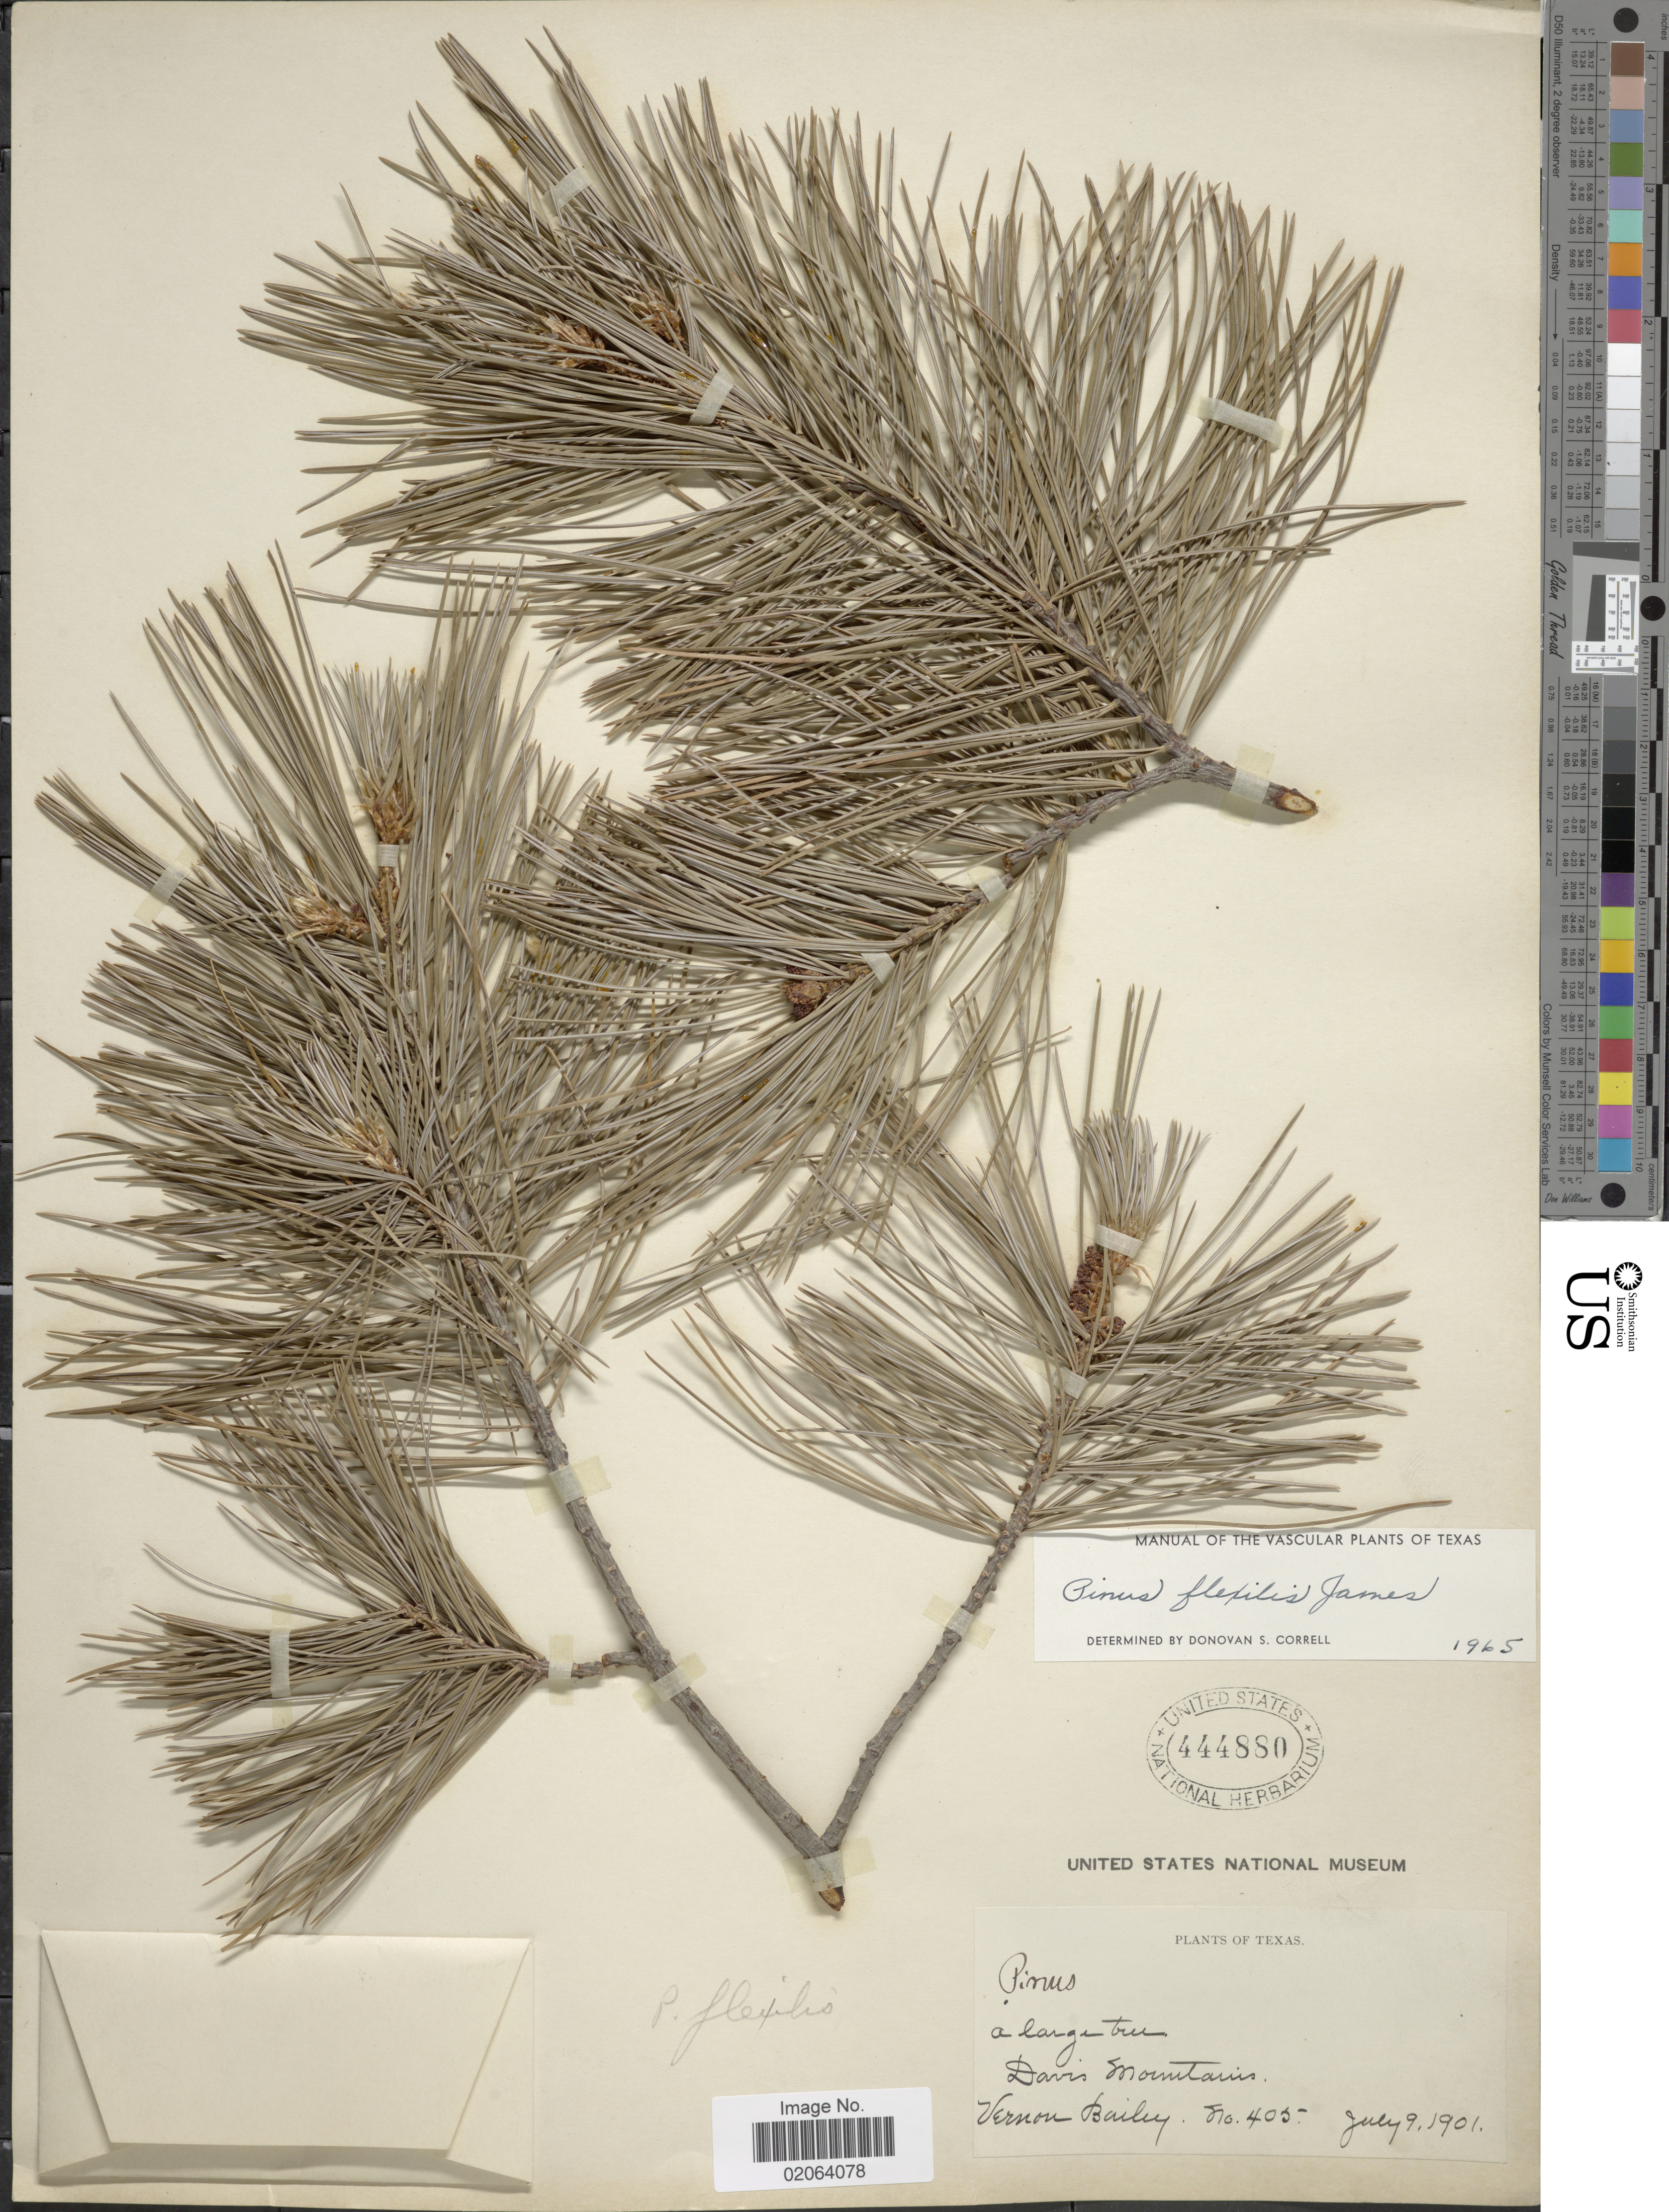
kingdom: Plantae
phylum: Tracheophyta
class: Pinopsida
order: Pinales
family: Pinaceae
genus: Pinus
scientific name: Pinus flexilis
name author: E. James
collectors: V. O. Bailey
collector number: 405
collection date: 1901-07-09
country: United States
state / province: Texas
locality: Davis Mountains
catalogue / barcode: US 444880